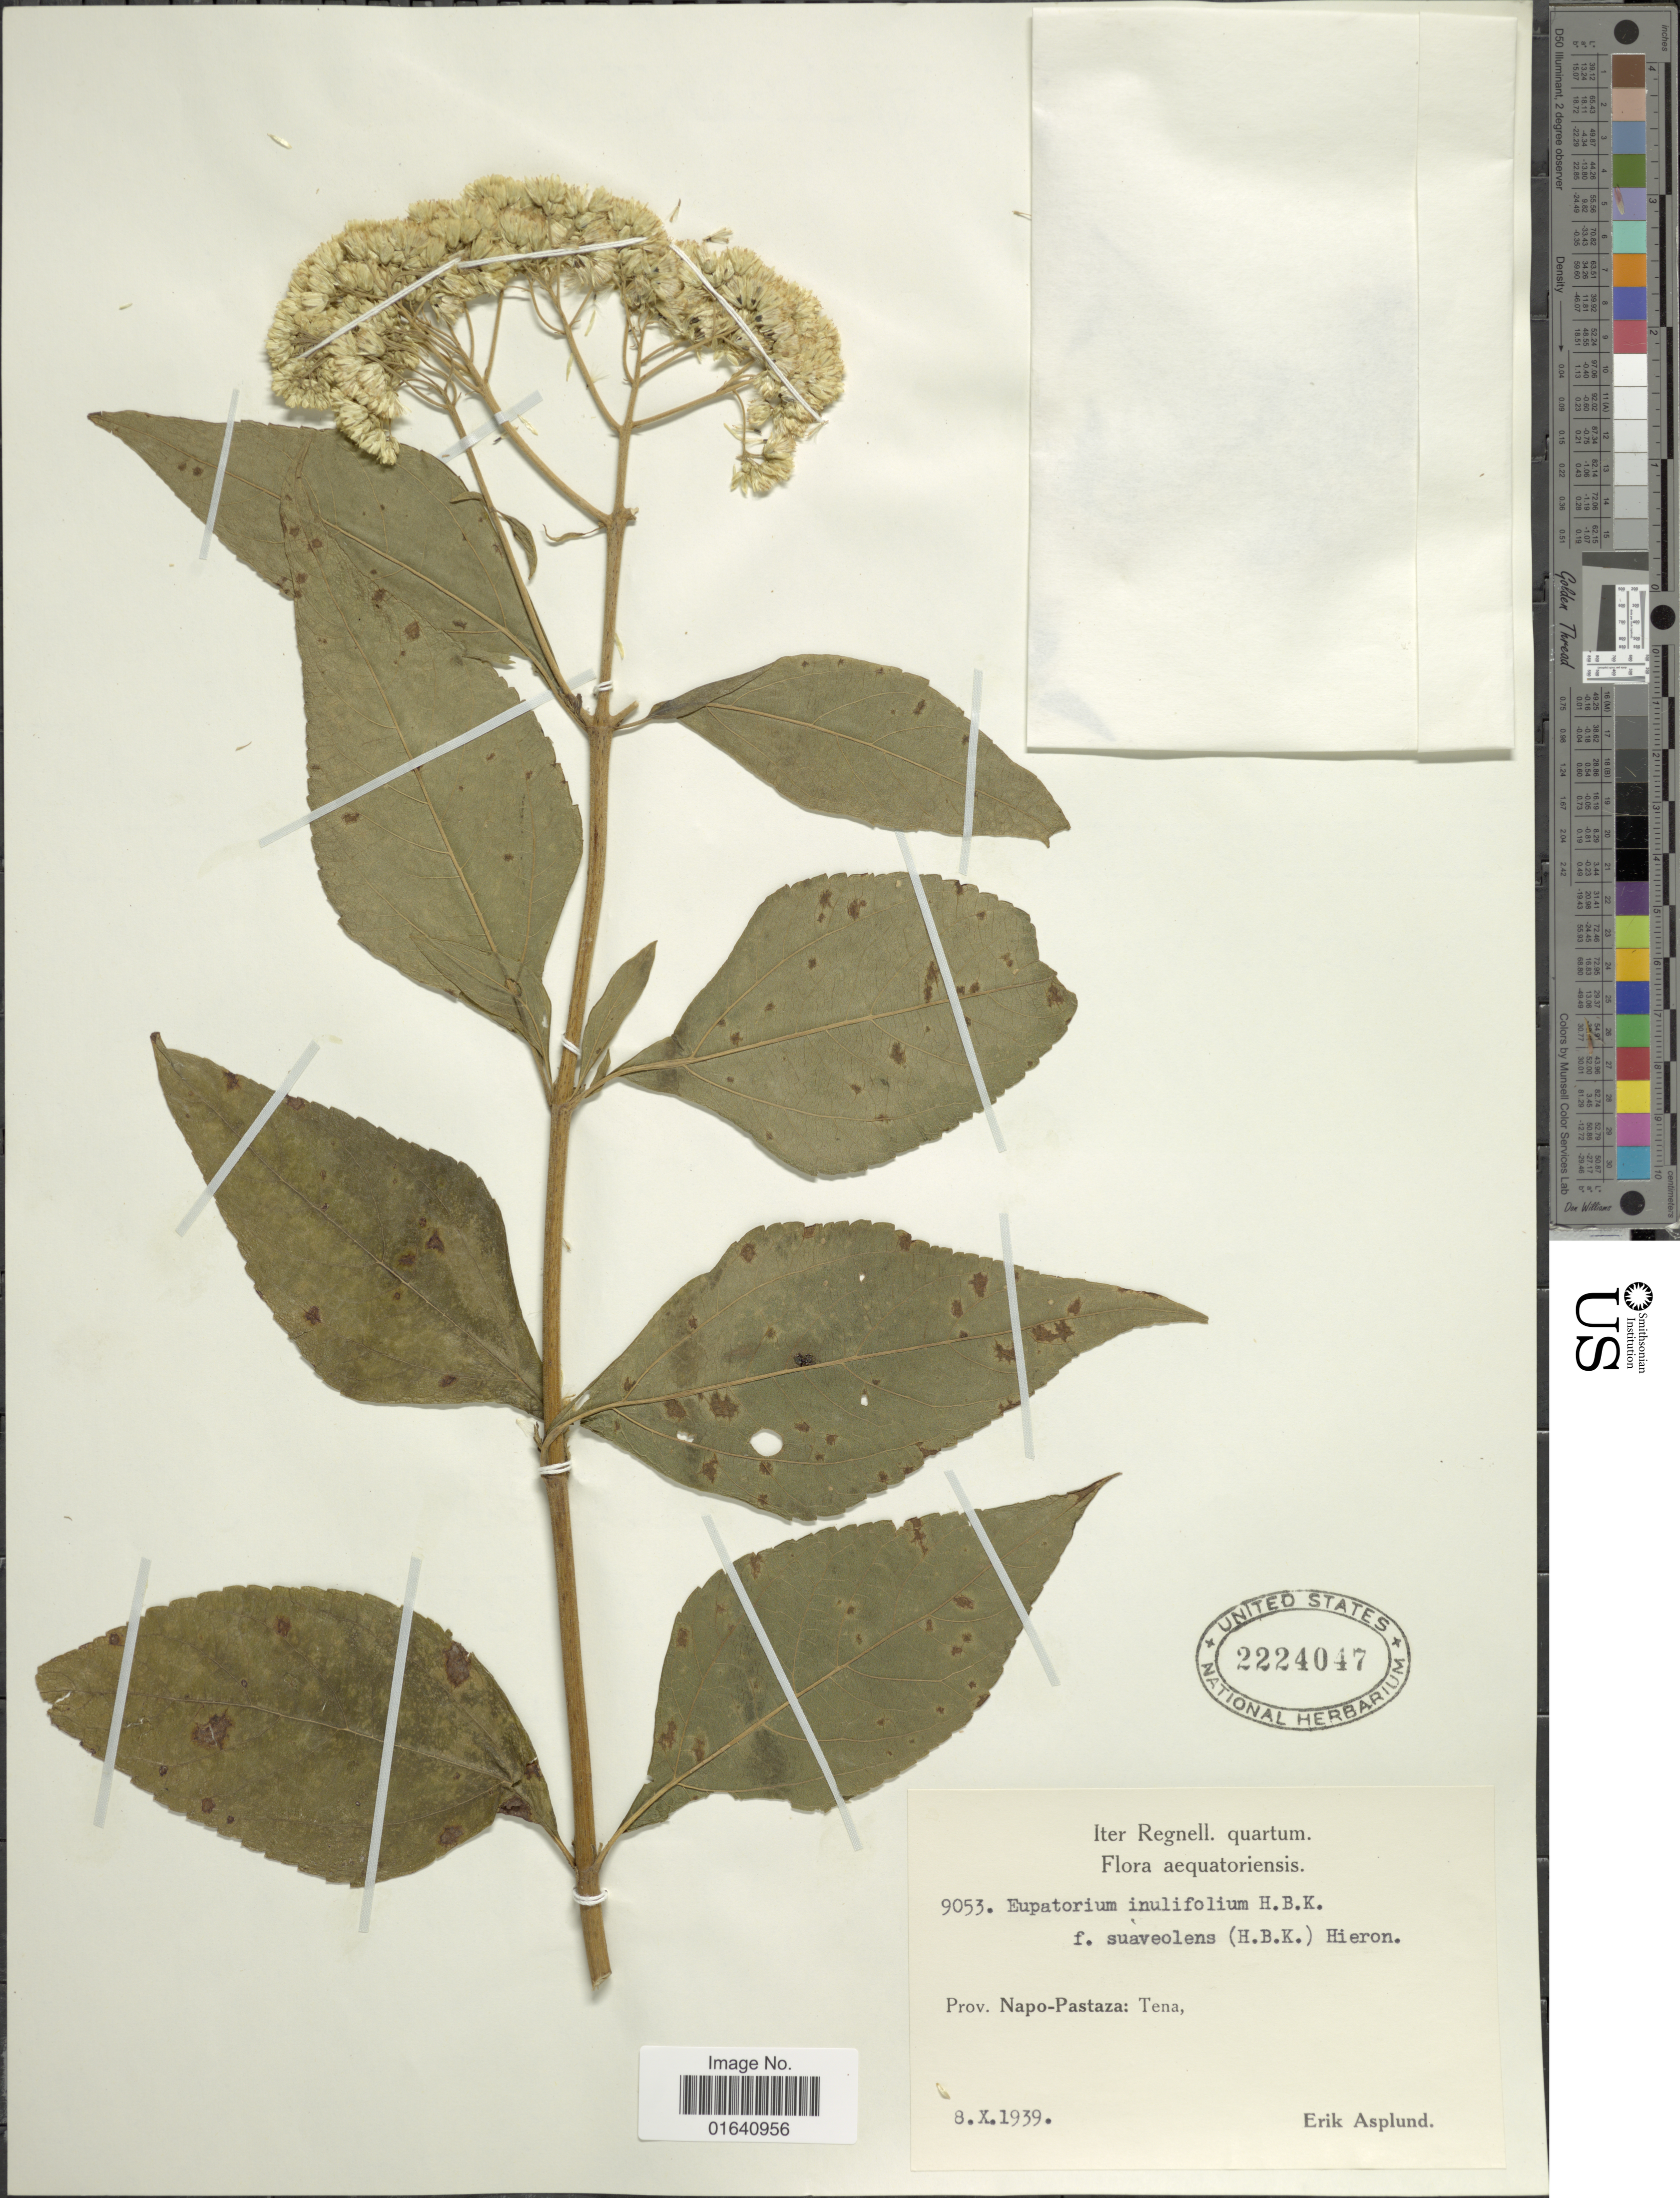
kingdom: Plantae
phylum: Tracheophyta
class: Magnoliopsida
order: Asterales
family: Asteraceae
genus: Austroeupatorium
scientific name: Austroeupatorium decemflorum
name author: (DC.) R.M. King & H. Rob.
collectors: E. Asplund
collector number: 9053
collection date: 1939-10-08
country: Ecuador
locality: Prvoince Napo-Pastaza: Tena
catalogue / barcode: US 2224047